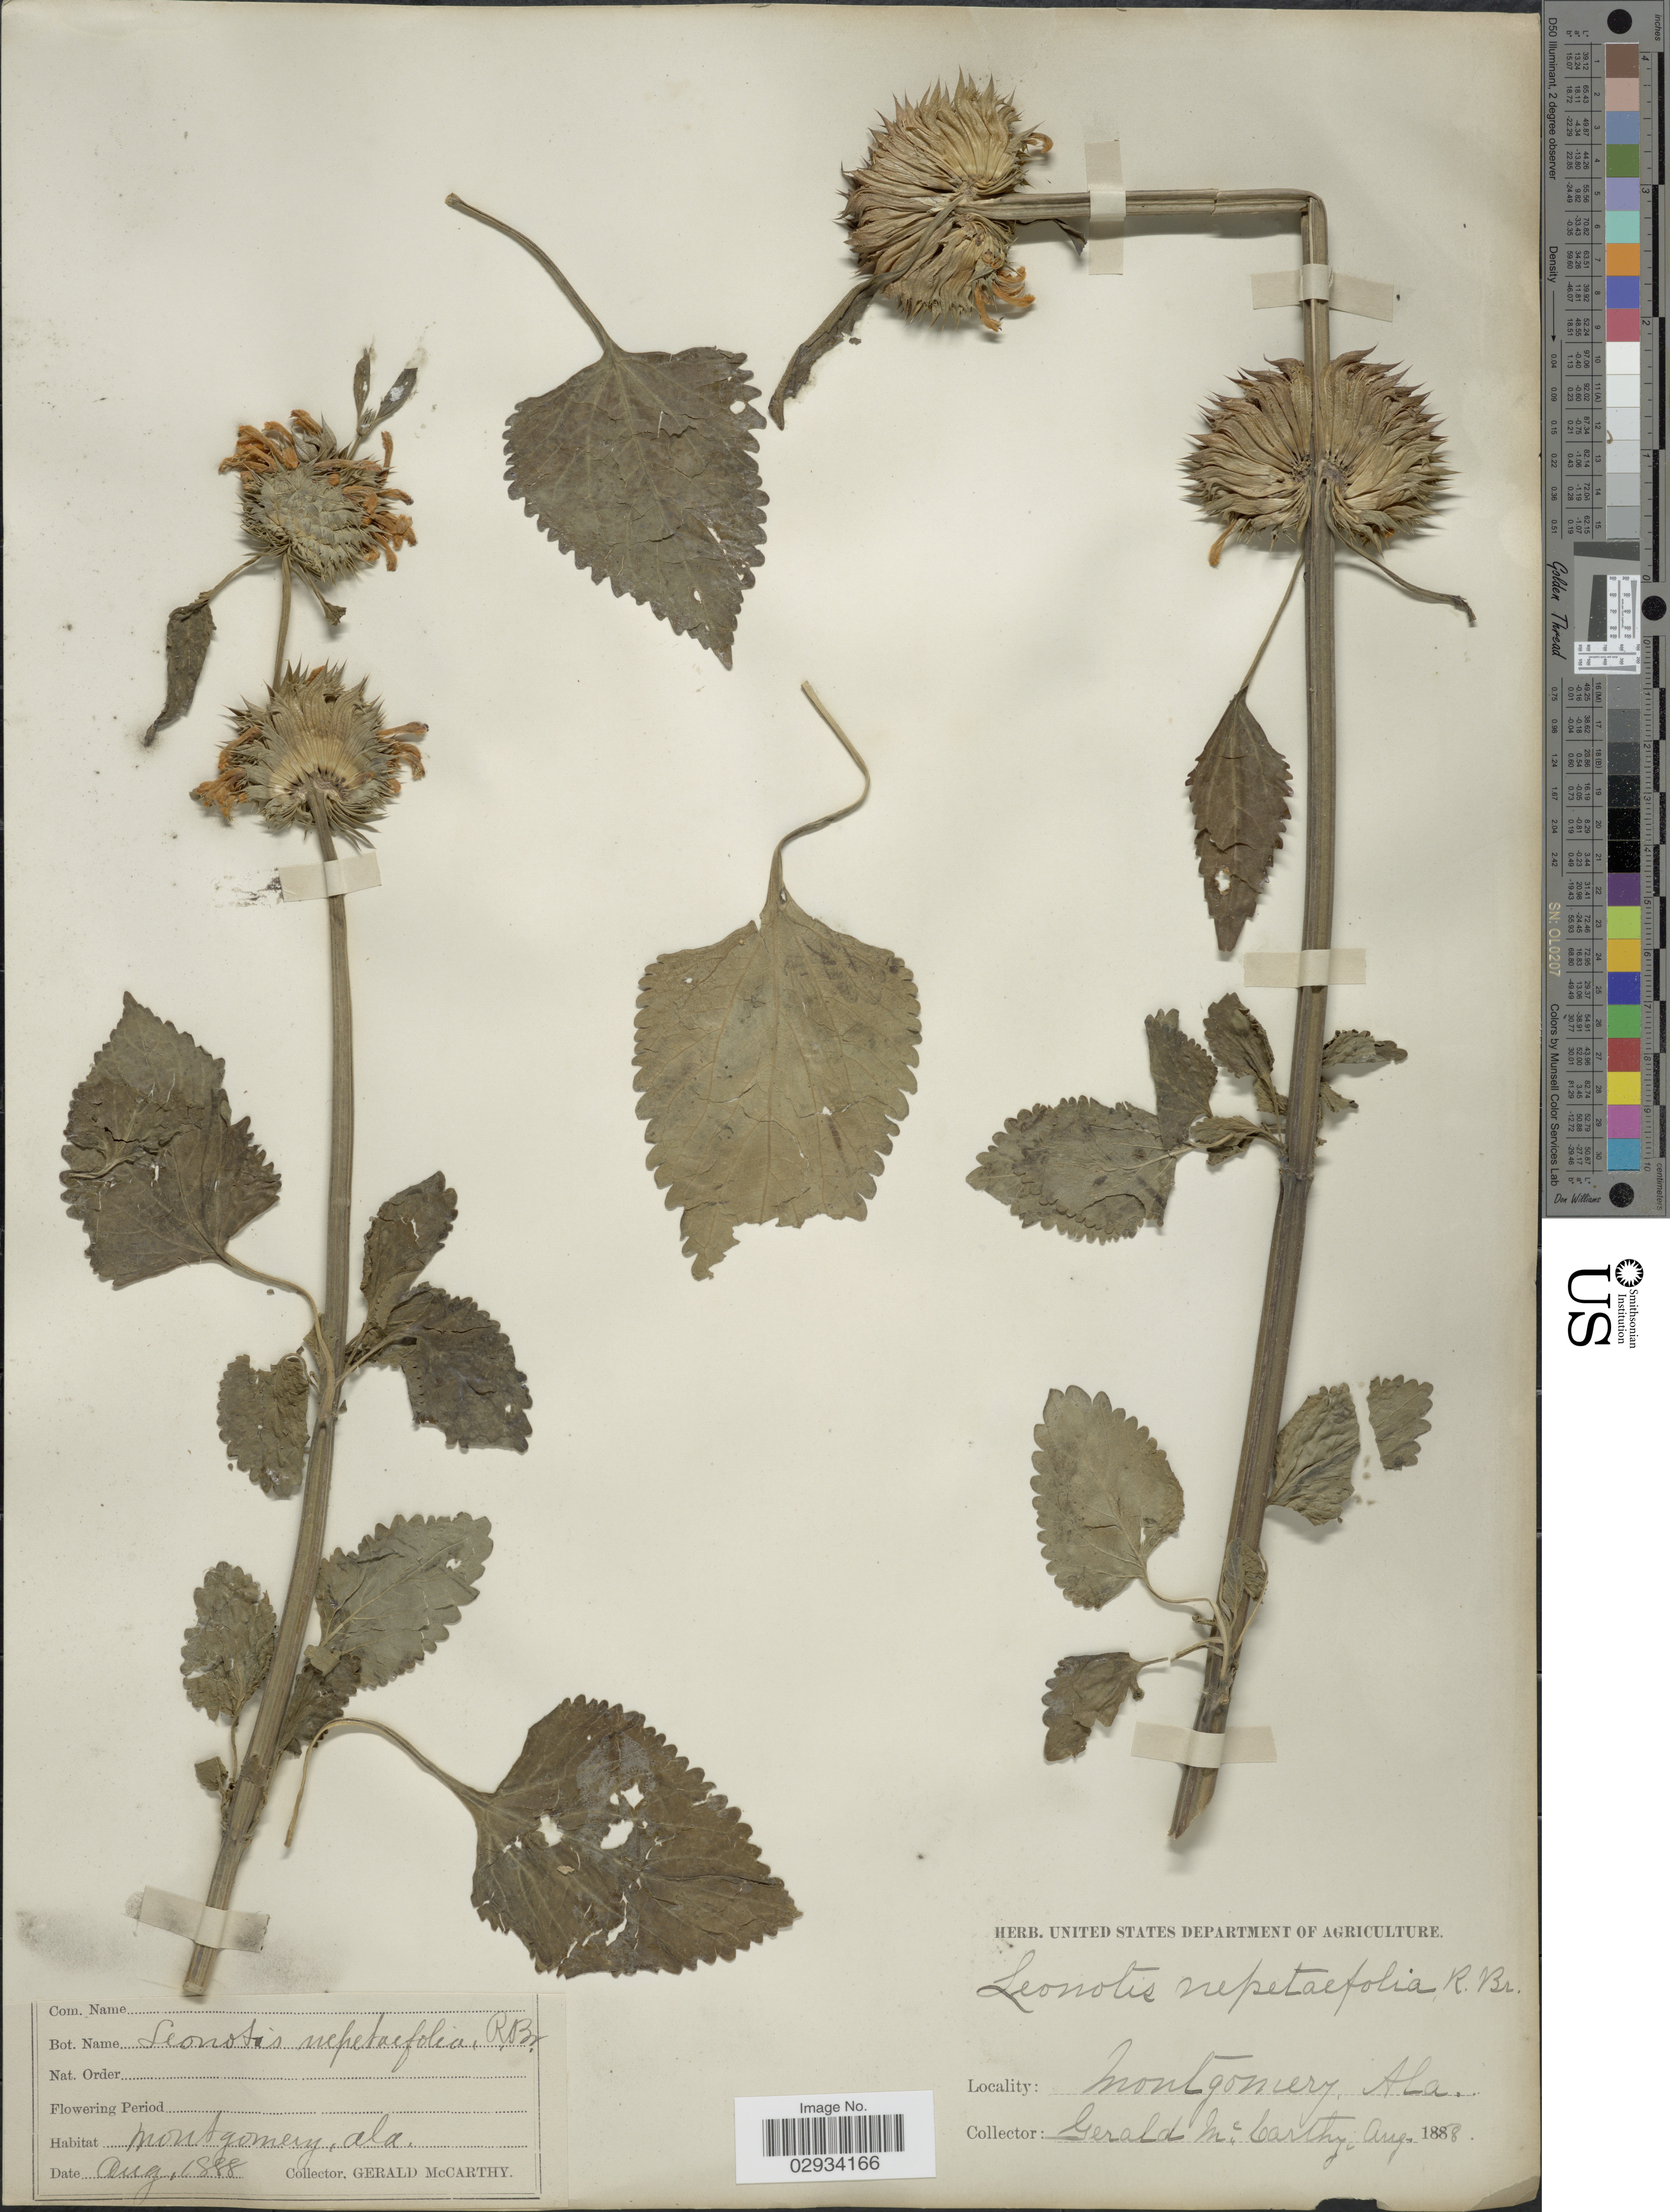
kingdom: Plantae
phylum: Tracheophyta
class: Magnoliopsida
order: Lamiales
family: Lamiaceae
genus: Leonotis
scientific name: Leonotis nepetifolia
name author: (L.) R. Br.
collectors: G. McCarthy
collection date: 1888-08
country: United States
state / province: Alabama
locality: Montgomery, Ala.